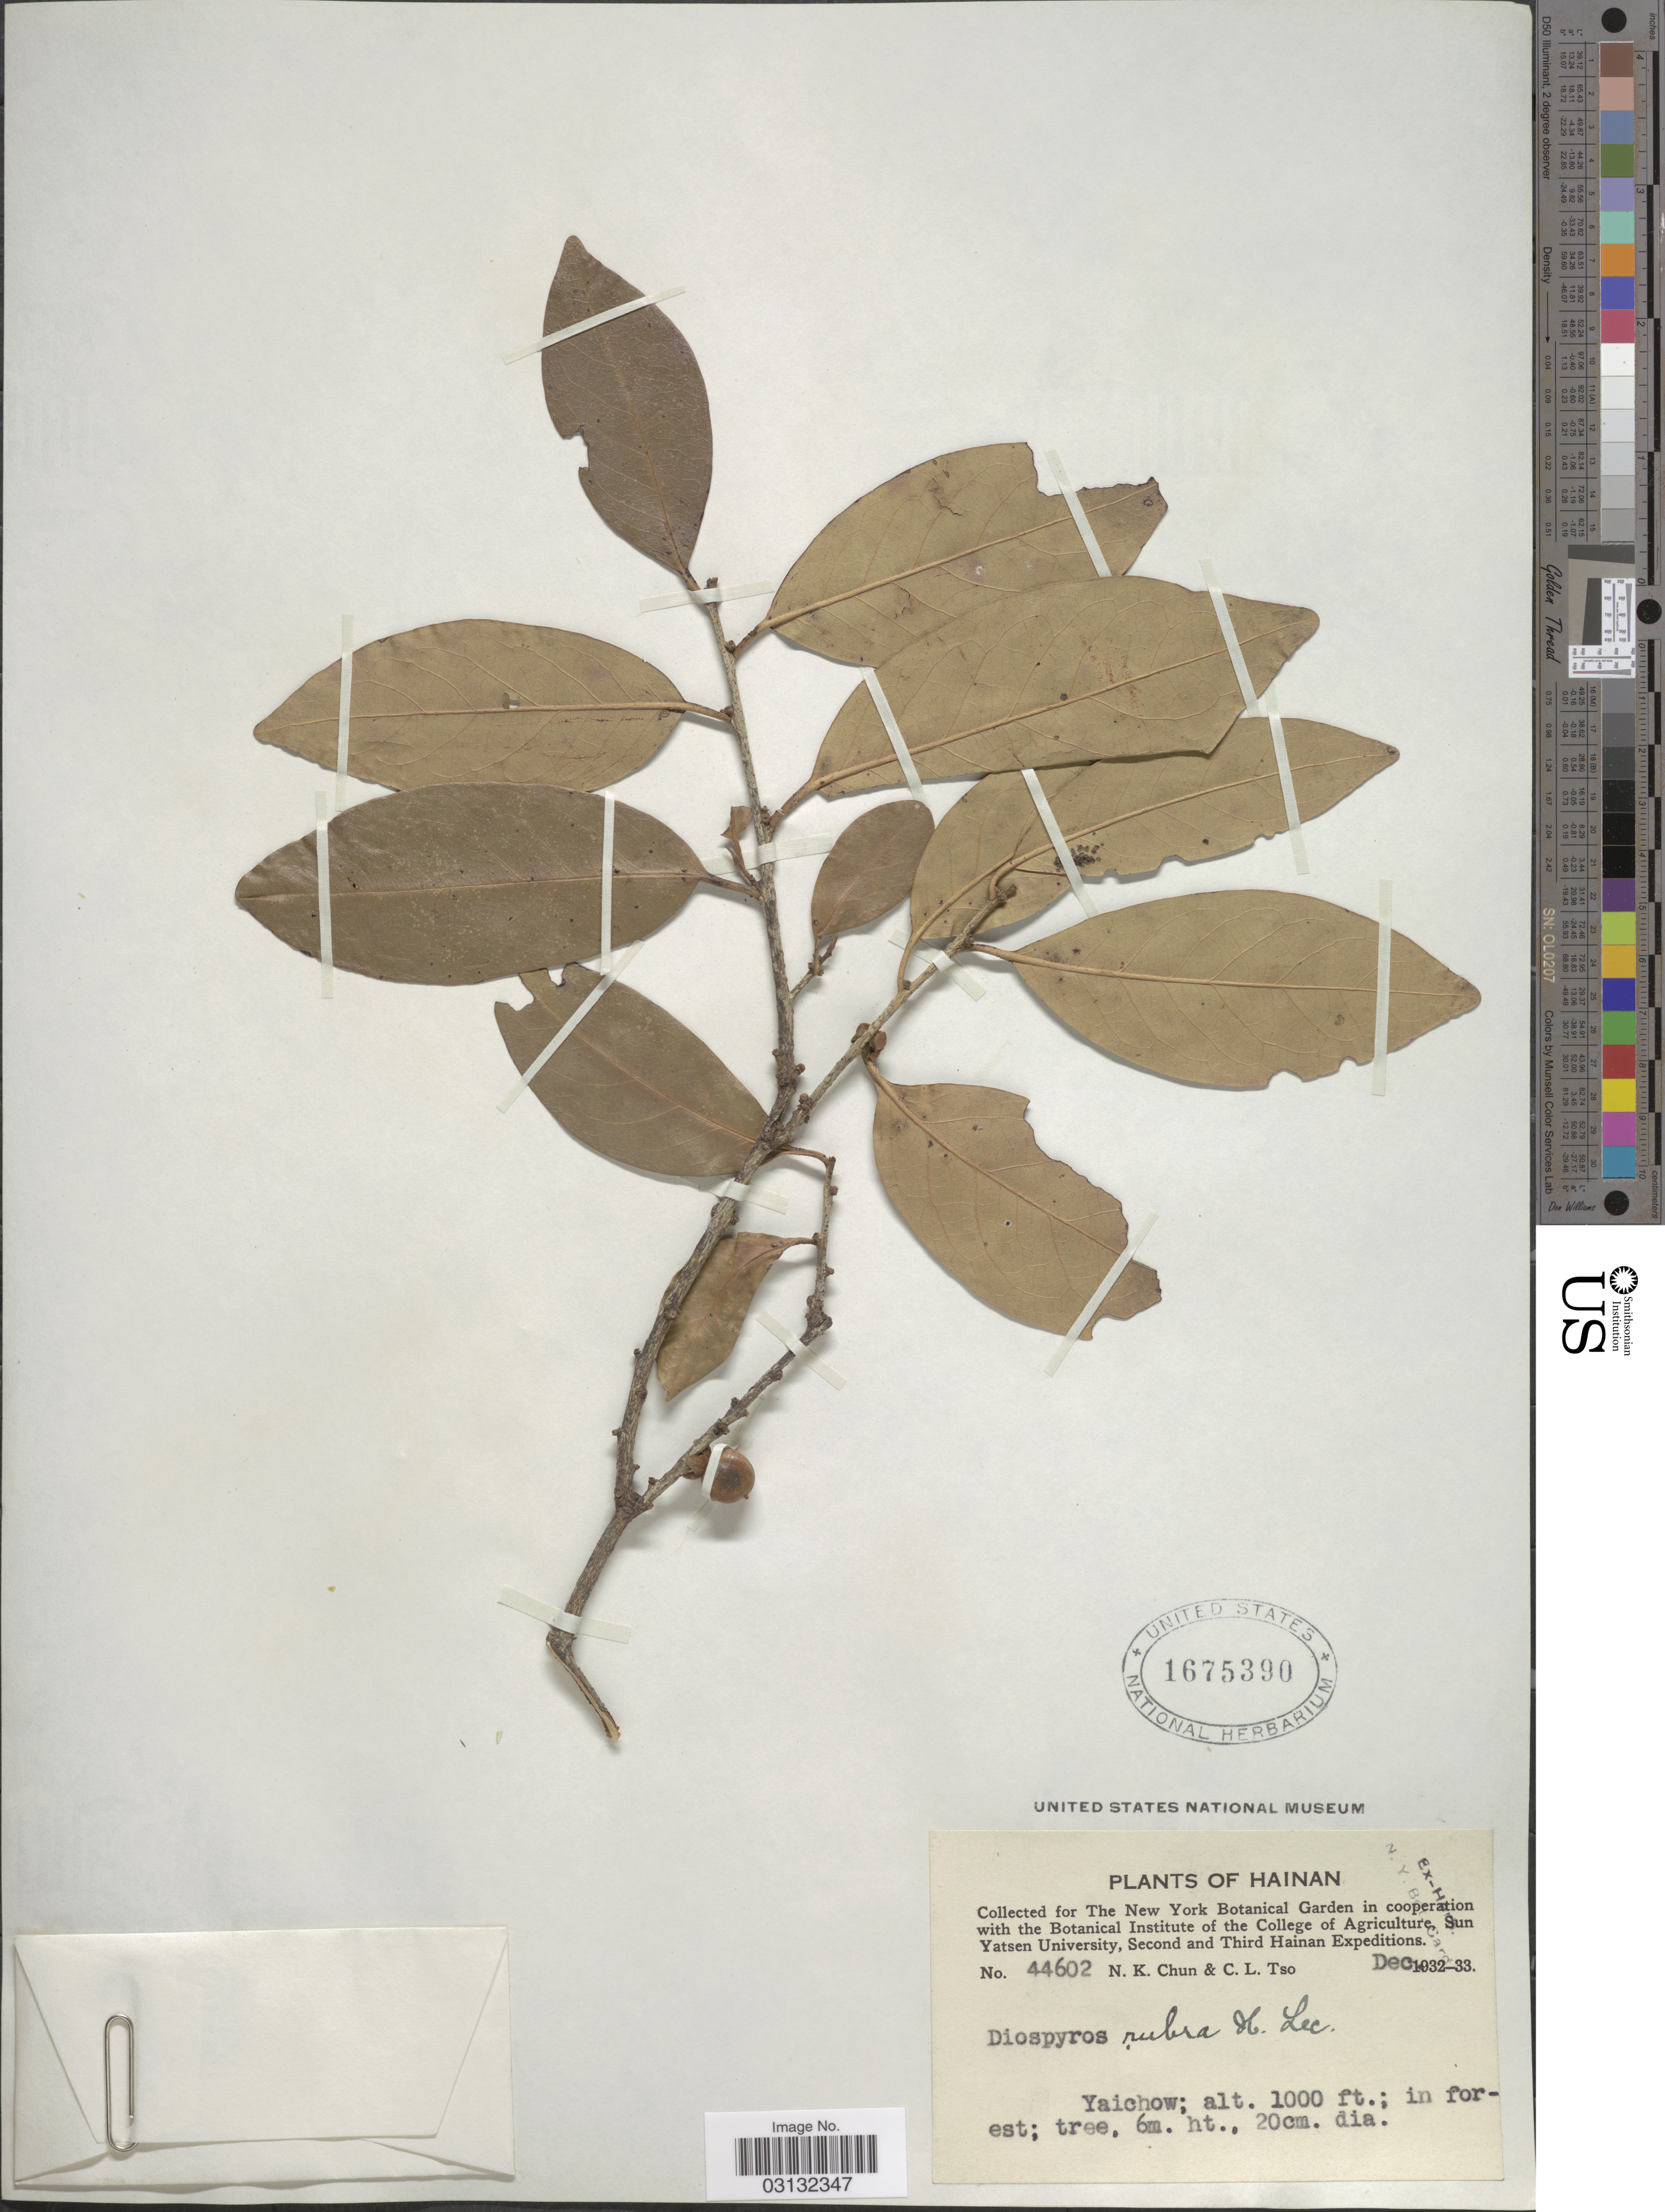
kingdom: Plantae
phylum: Tracheophyta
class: Magnoliopsida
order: Ericales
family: Ebenaceae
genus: Diospyros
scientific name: Diospyros rubra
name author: Lecomte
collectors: N. K. Chun & C. Tso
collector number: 44602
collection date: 1932-12/1933-12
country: China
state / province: Hainan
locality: Yaichow.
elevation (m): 305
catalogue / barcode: US 1675390